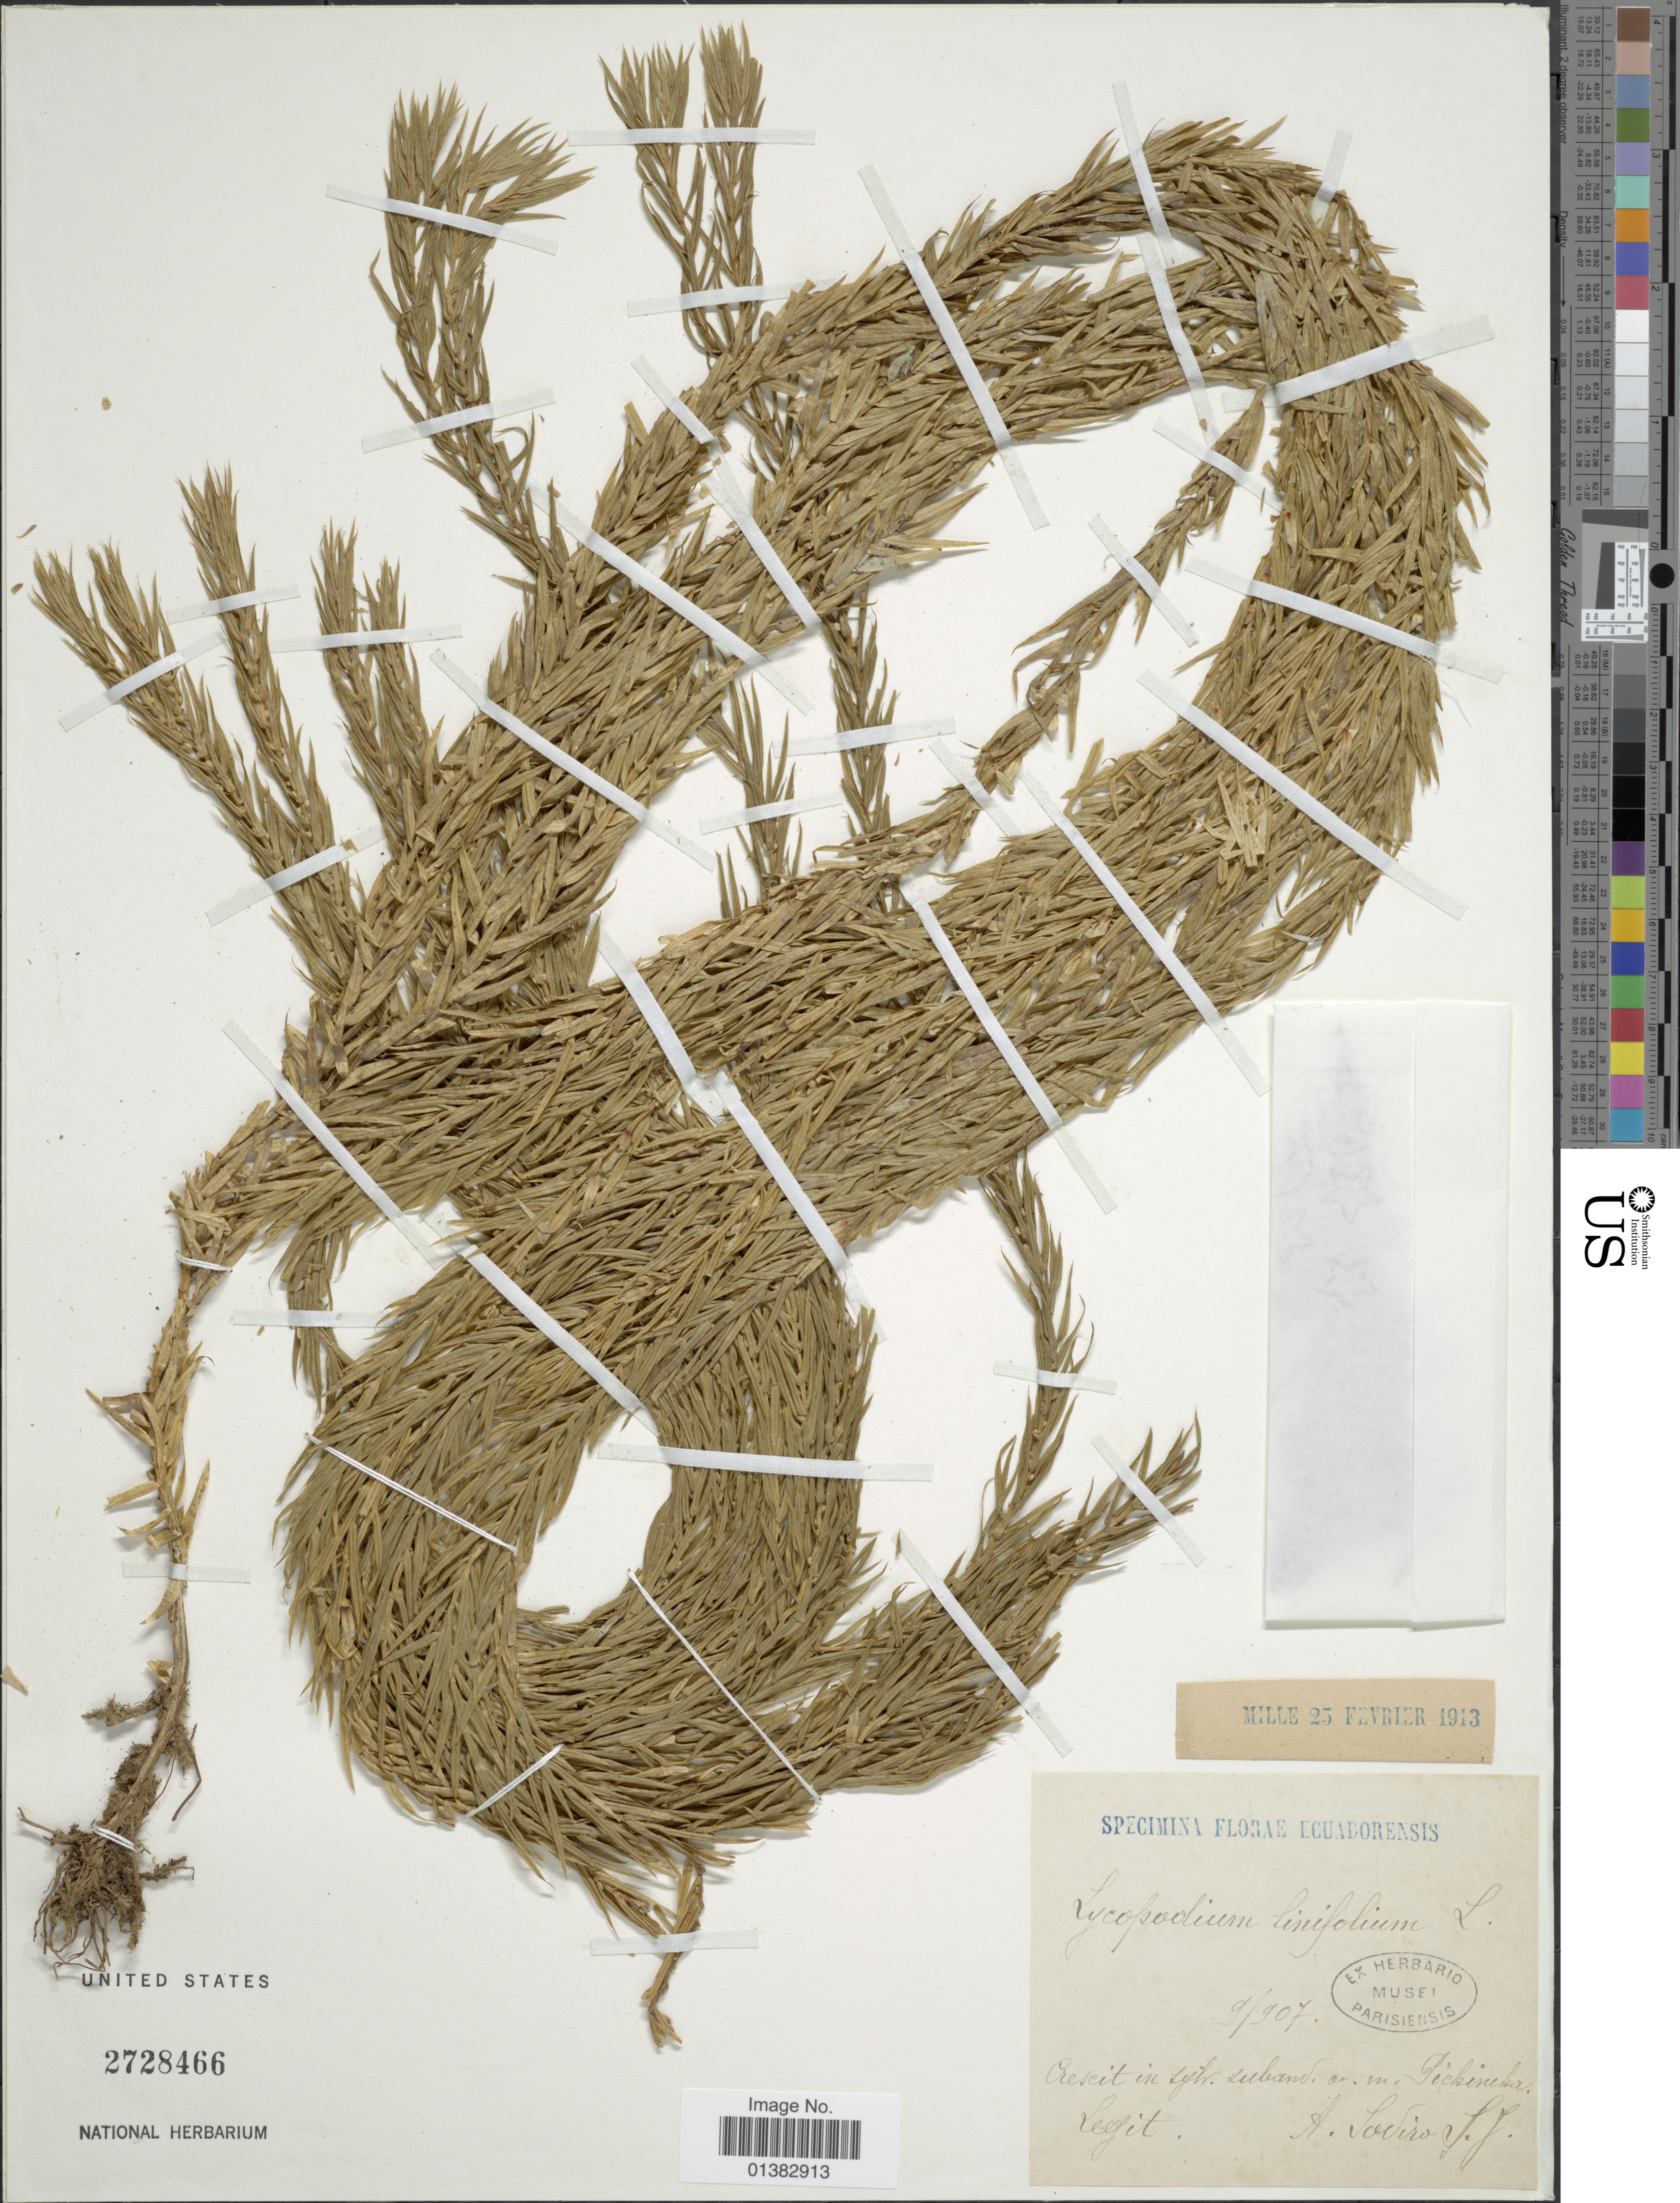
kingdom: Plantae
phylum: Tracheophyta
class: Lycopodiopsida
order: Lycopodiales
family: Lycopodiaceae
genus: Phlegmariurus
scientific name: Phlegmariurus taxifolius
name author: (Sw.) Á. Löve & D. Löve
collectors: A. Sodiro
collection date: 1907-09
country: Ecuador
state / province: Pichincha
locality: Crescit in sylv. suband a. m. Pichincha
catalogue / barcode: US 2728466